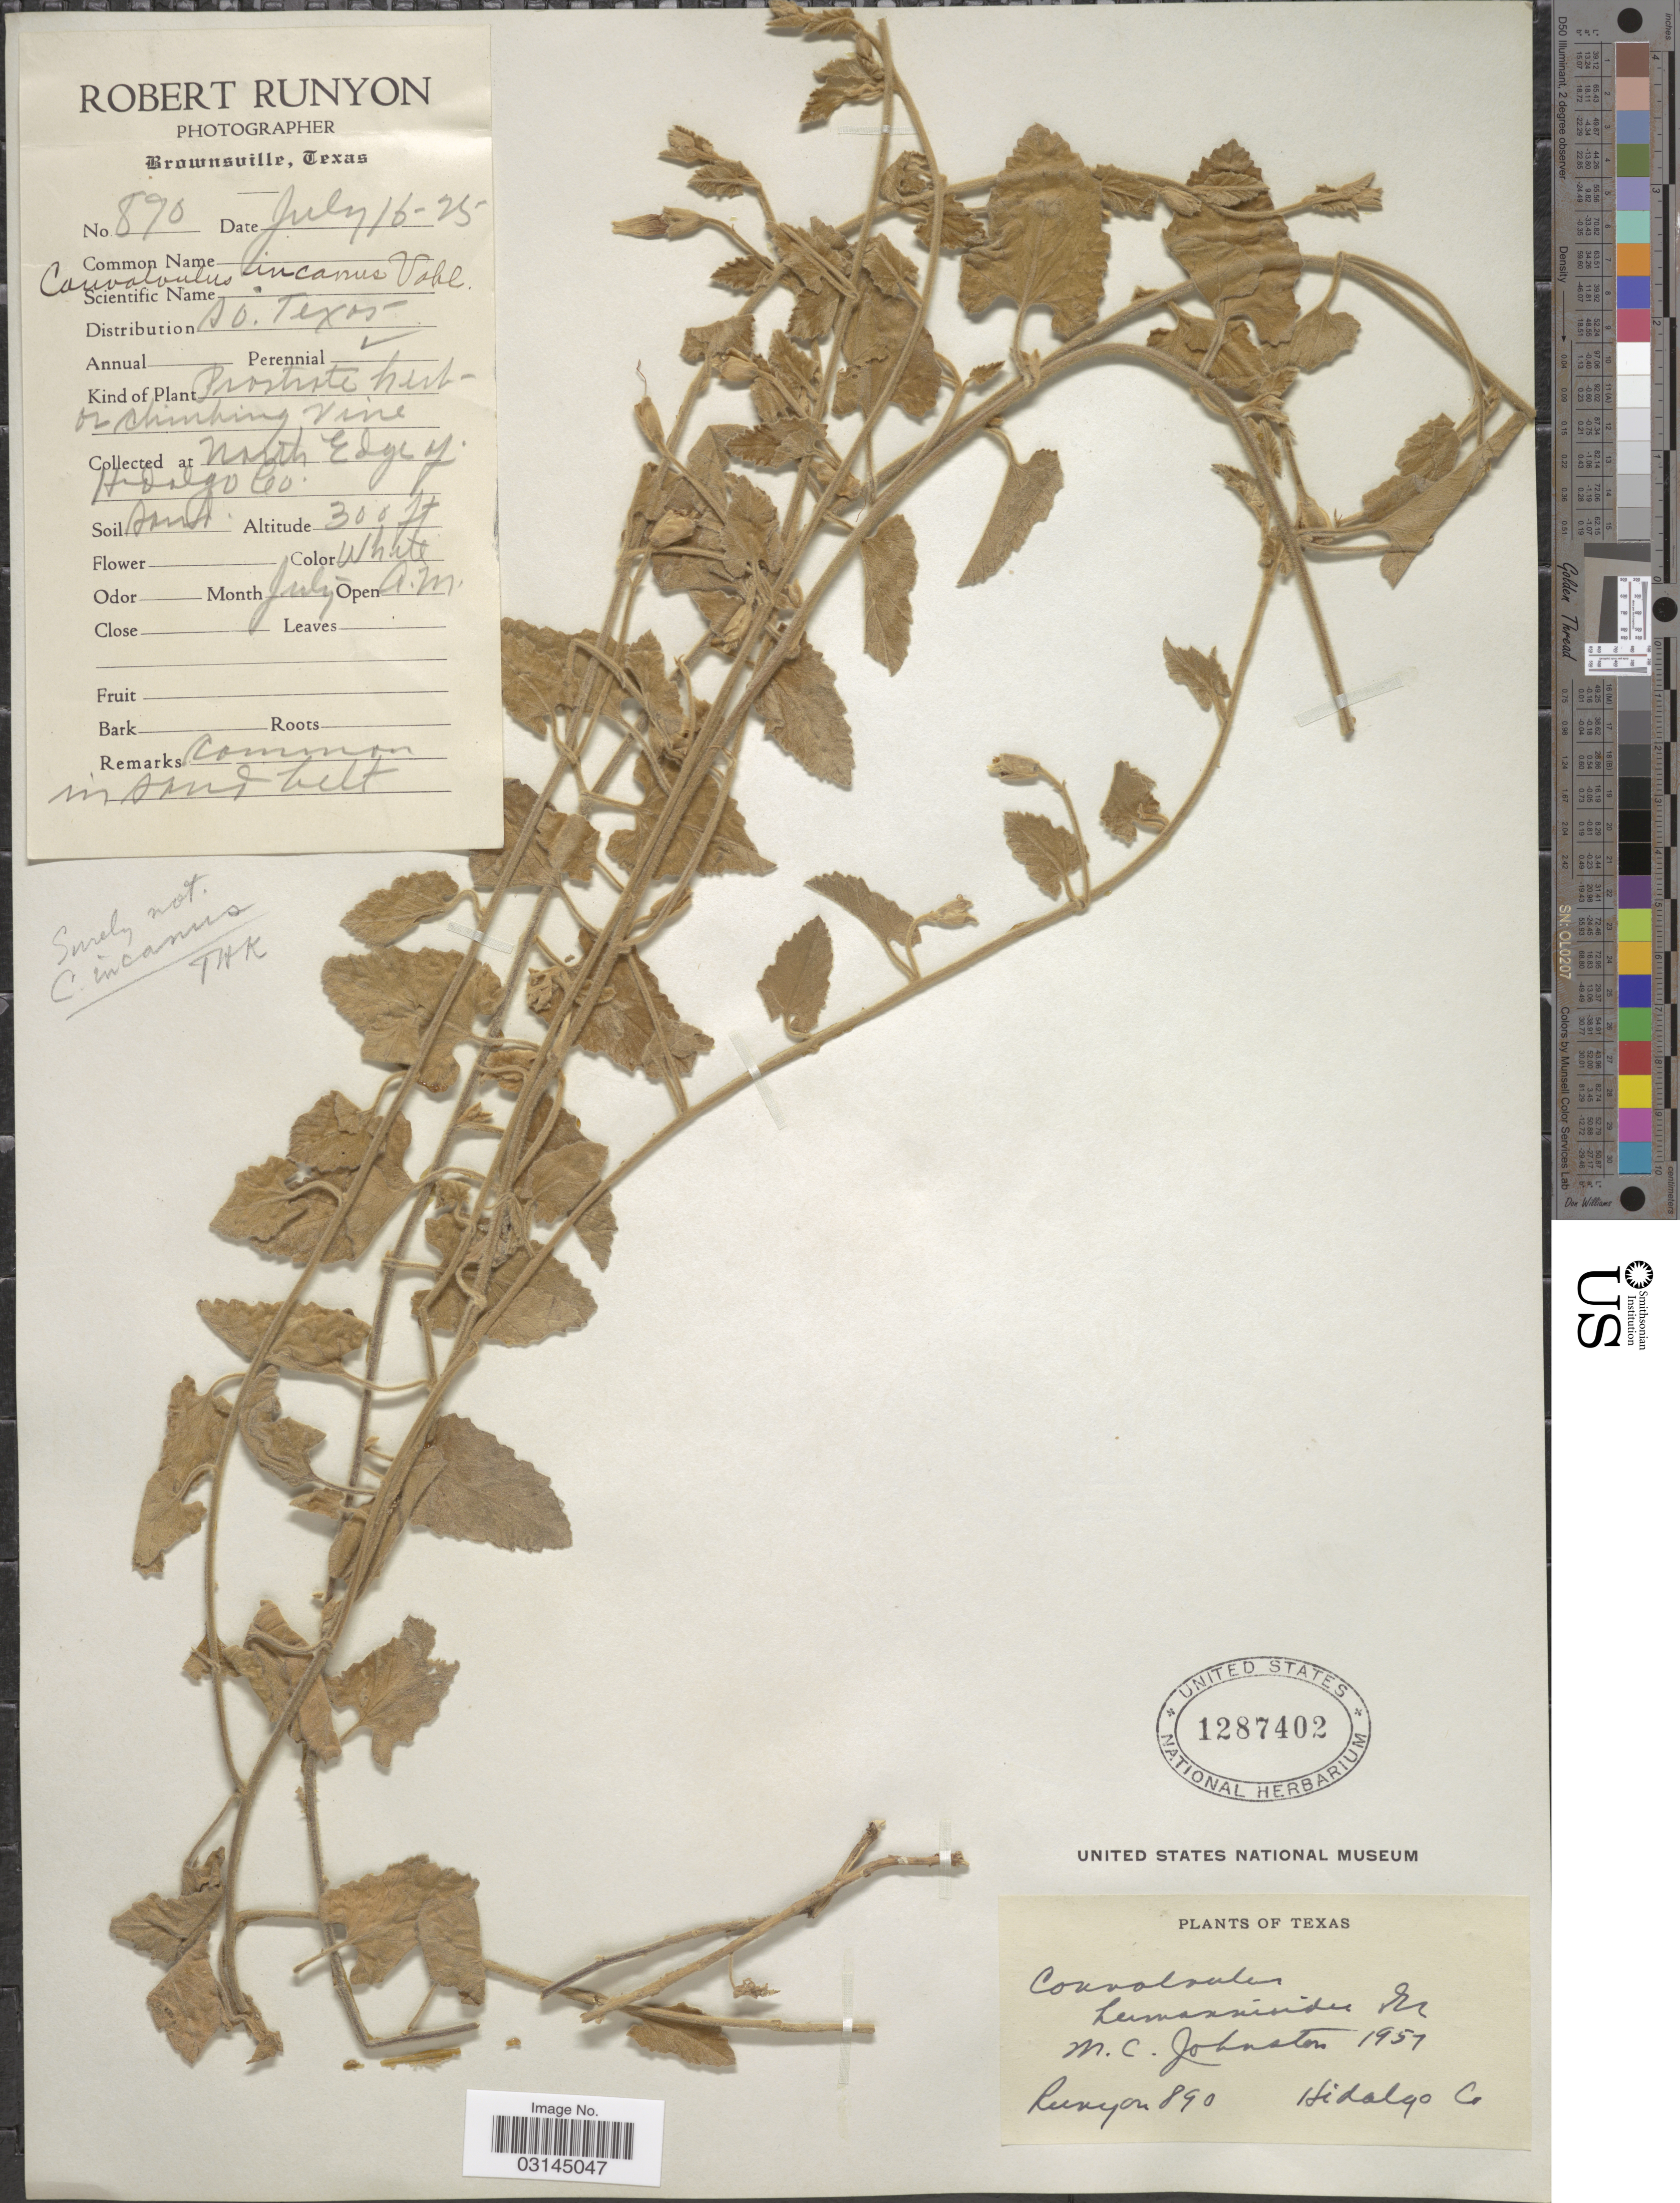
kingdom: Plantae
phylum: Tracheophyta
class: Magnoliopsida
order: Solanales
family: Convolvulaceae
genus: Convolvulus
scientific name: Convolvulus hermannioides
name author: A. Gray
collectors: R. Runyon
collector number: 890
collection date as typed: Transcribed d/m/y: 16/7/25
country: United States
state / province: Texas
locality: North Edge of Hidalgo Co.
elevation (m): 91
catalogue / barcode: US 287402